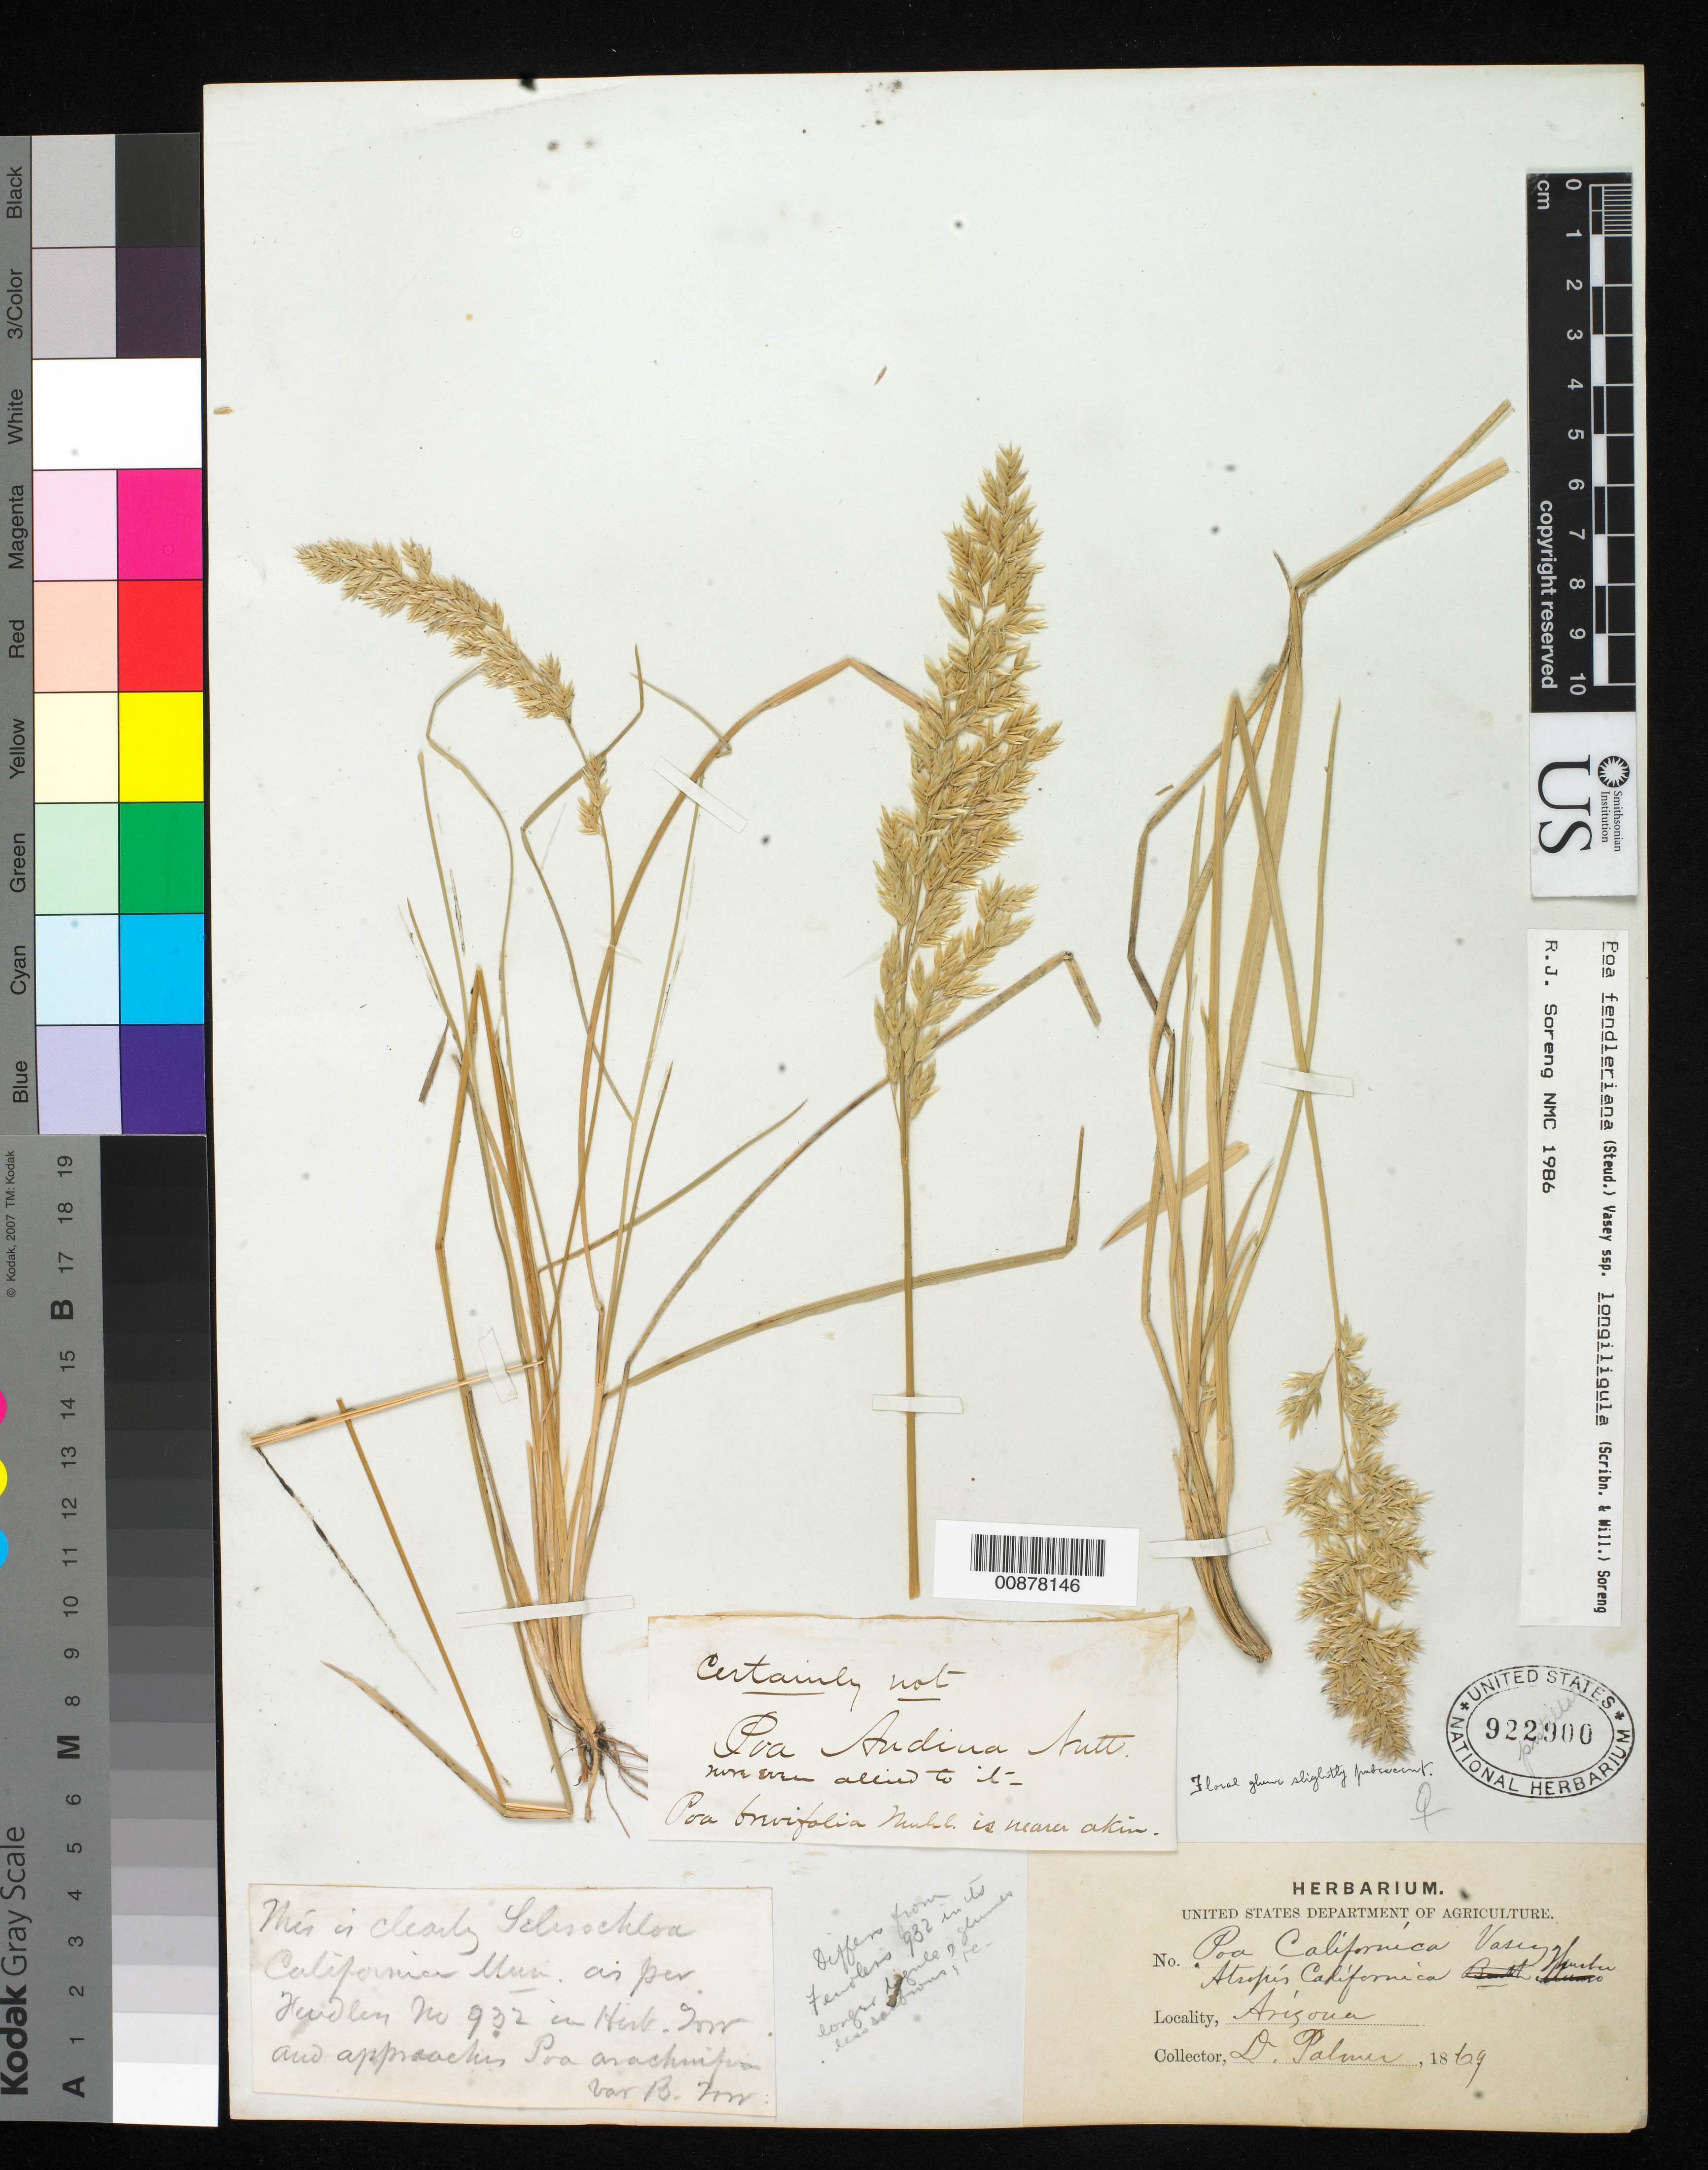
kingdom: Plantae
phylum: Tracheophyta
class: Liliopsida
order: Poales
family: Poaceae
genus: Poa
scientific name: Poa fendleriana subsp. longiligula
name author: (Scribn. & T.A. Williams) Soreng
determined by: Soreng, Robert J., Research Associate (BOT), Smithsonian Institution - National Museum of Natural History (UNITED STATES)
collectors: E. Palmer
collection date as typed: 1869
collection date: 1869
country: United States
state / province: Arizona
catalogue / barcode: US 922900